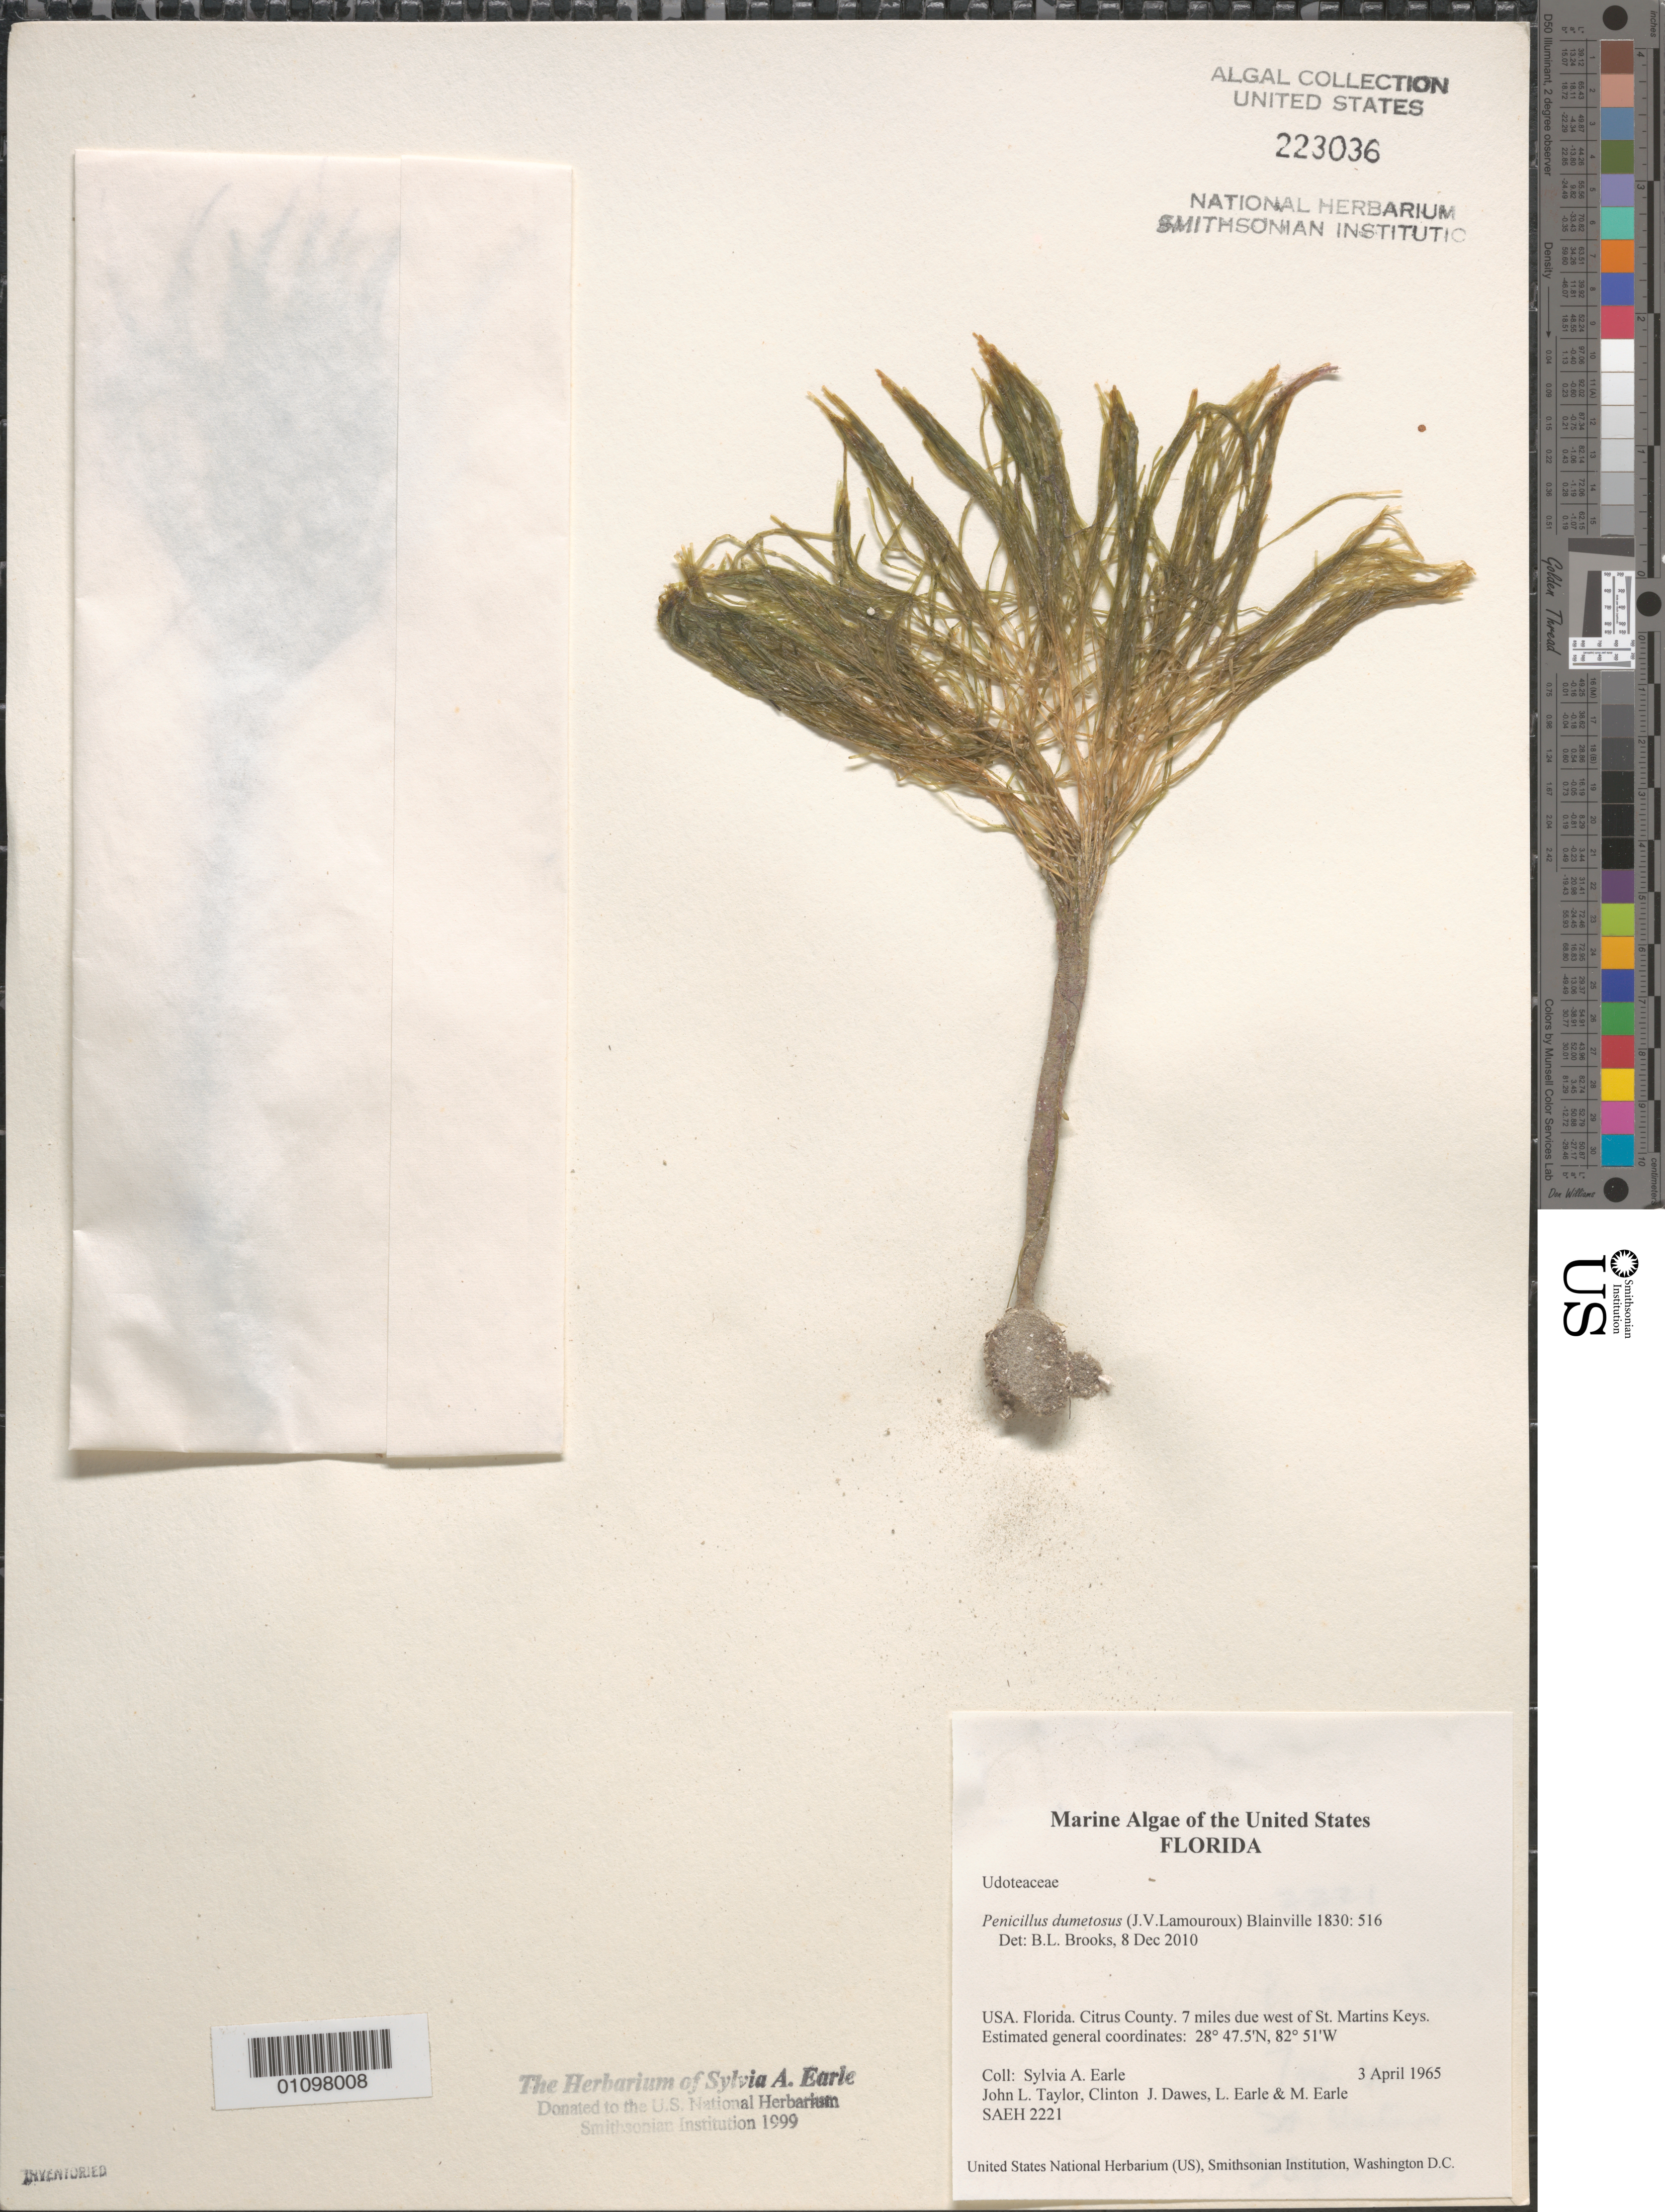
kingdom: Plantae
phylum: Chlorophyta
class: Ulvophyceae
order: Bryopsidales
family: Udoteaceae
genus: Penicillus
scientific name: Penicillus dumetosus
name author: (J.V.Lamouroux) Blainville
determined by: Brooks, B. L., (BOT), Smithsonian Institution - National Museum of Natural History (UNITED STATES)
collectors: S. A. Earle, J. L. Taylor, C. Dawes, L. Earle & M. Earle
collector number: SAEH 2221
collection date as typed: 03 Apr 1965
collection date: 1965-04-03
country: United States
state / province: Florida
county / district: Citrus County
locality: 7 miles due west of St. Martins Keys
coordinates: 28 47.5'N, 82 51'W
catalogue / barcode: US 223036